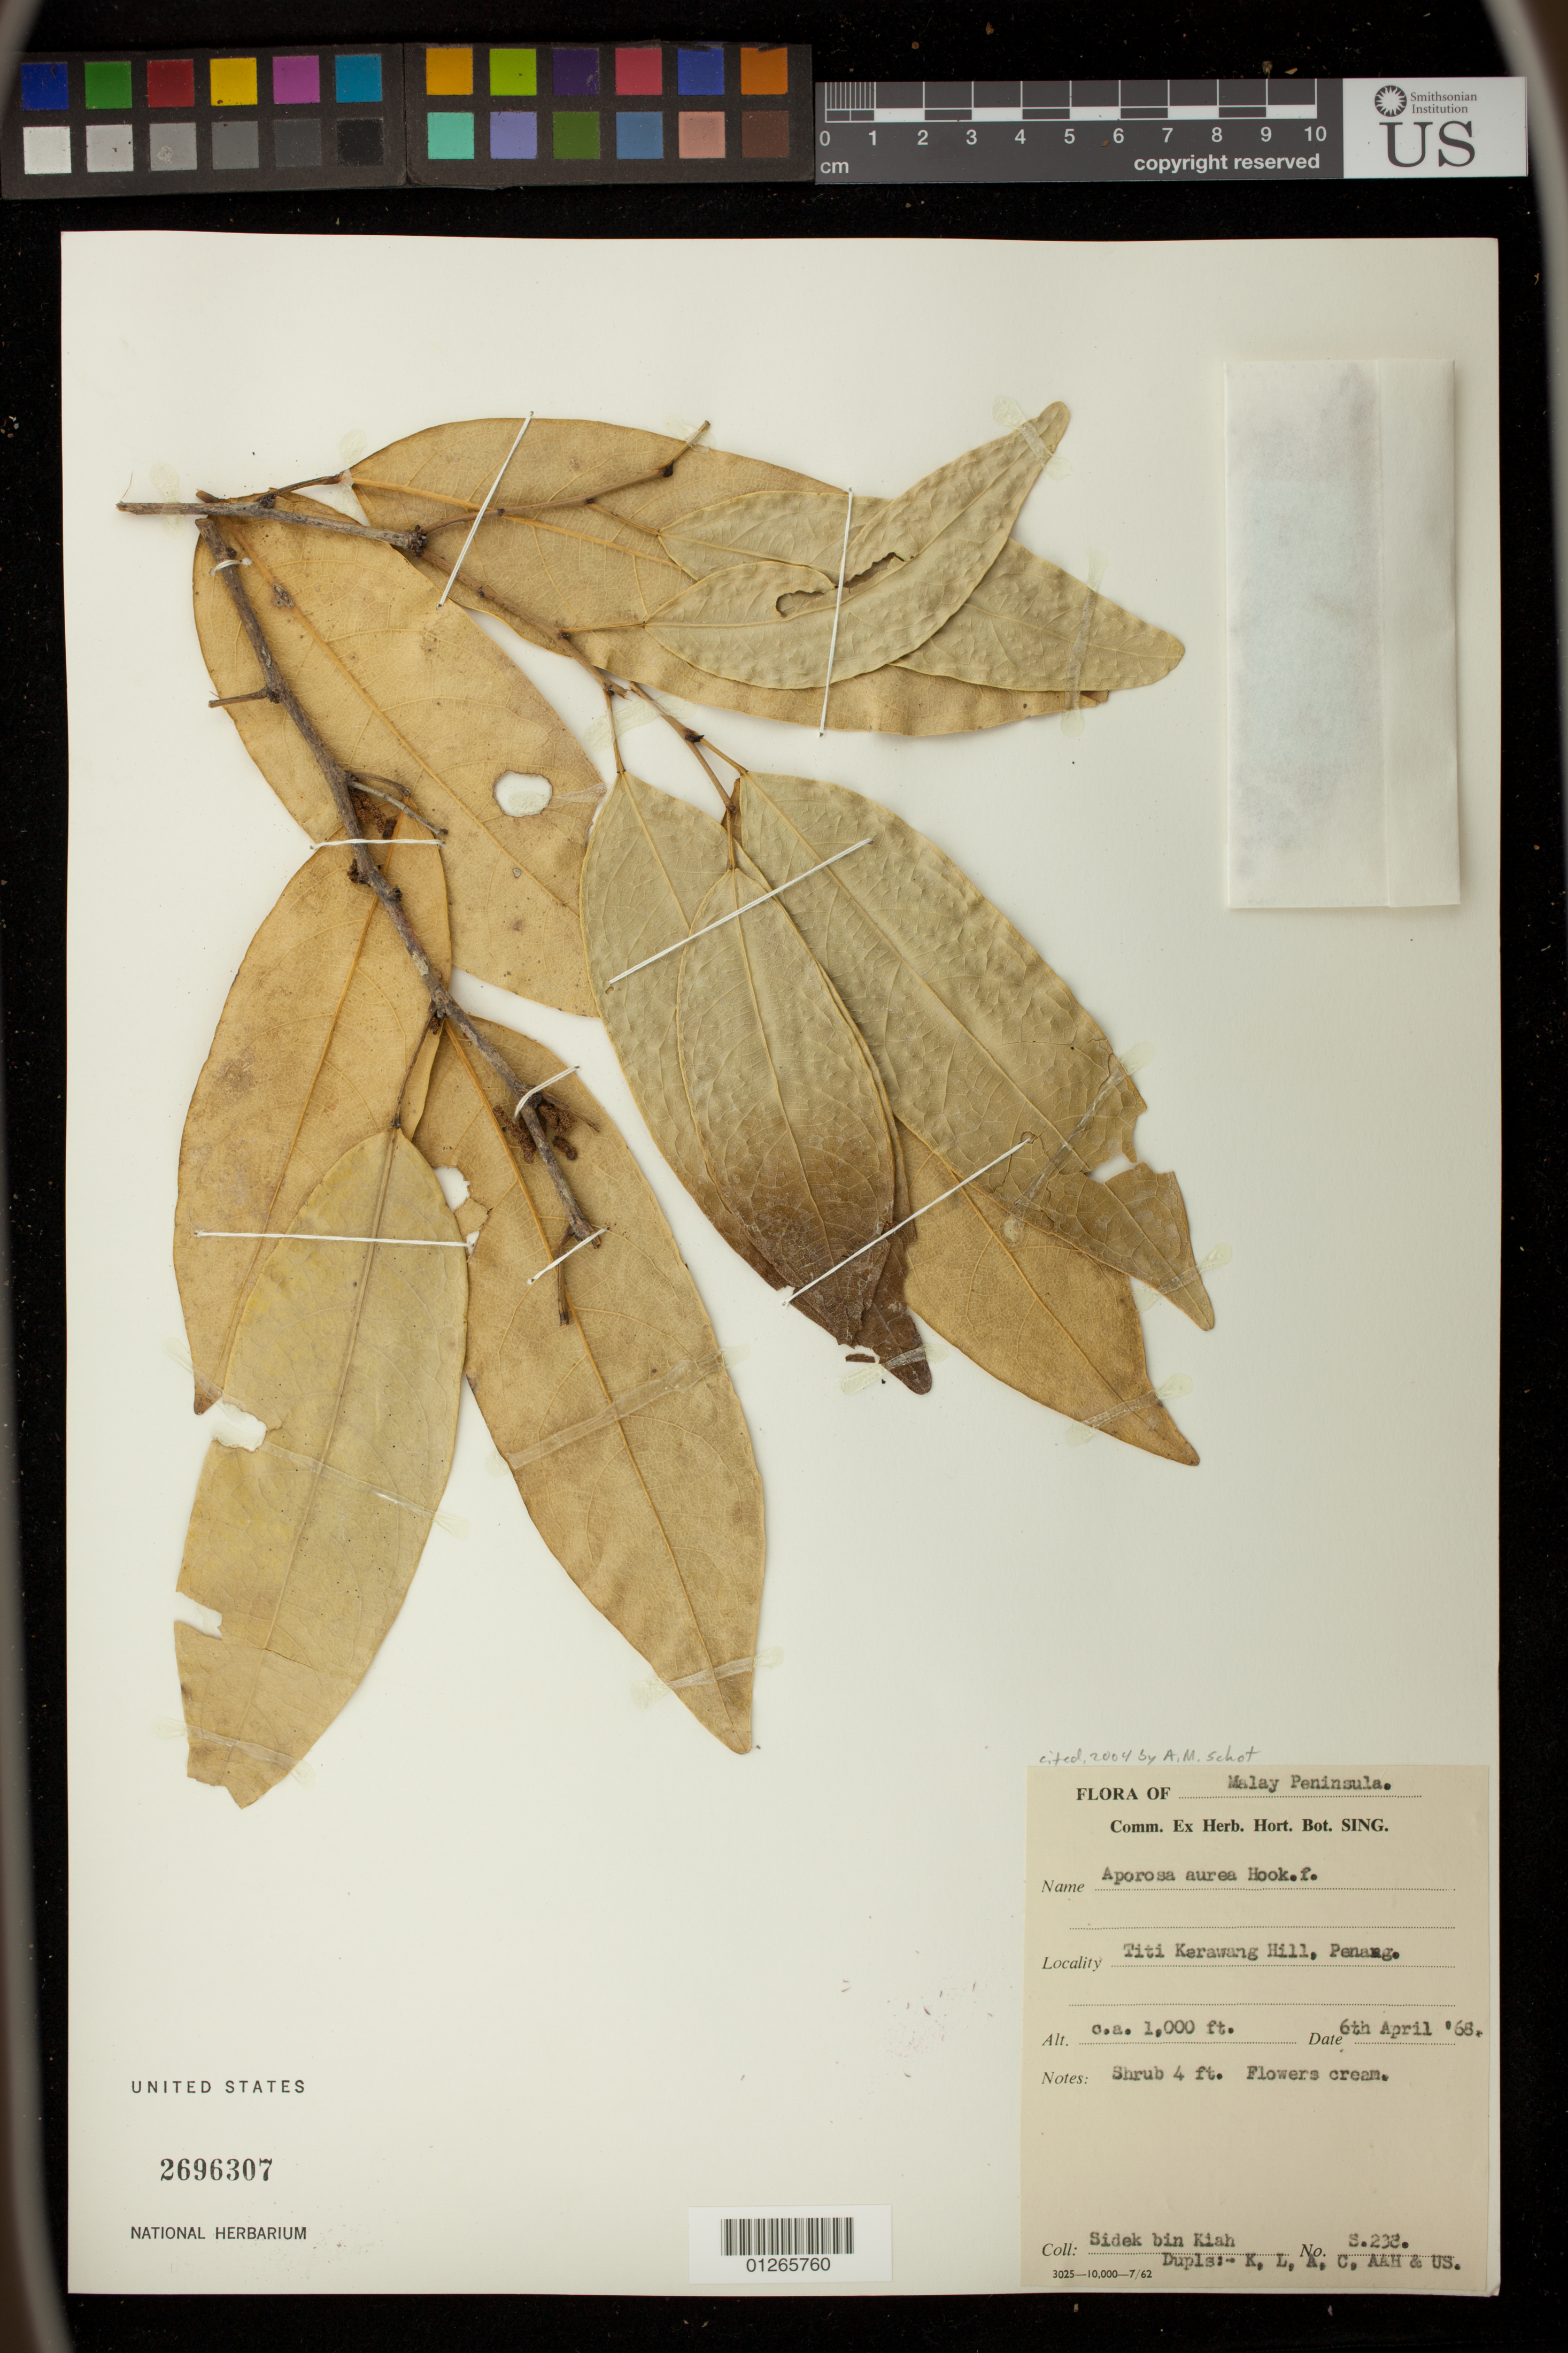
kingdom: Plantae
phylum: Tracheophyta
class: Magnoliopsida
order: Malpighiales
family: Phyllanthaceae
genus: Aporosa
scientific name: Aporosa aurea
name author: Hook. f.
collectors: Sidek Bin Kiah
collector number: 238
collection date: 1968-04-06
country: Malaysia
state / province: Pinang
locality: Titi Kerawang Hill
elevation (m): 305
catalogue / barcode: US 2696307